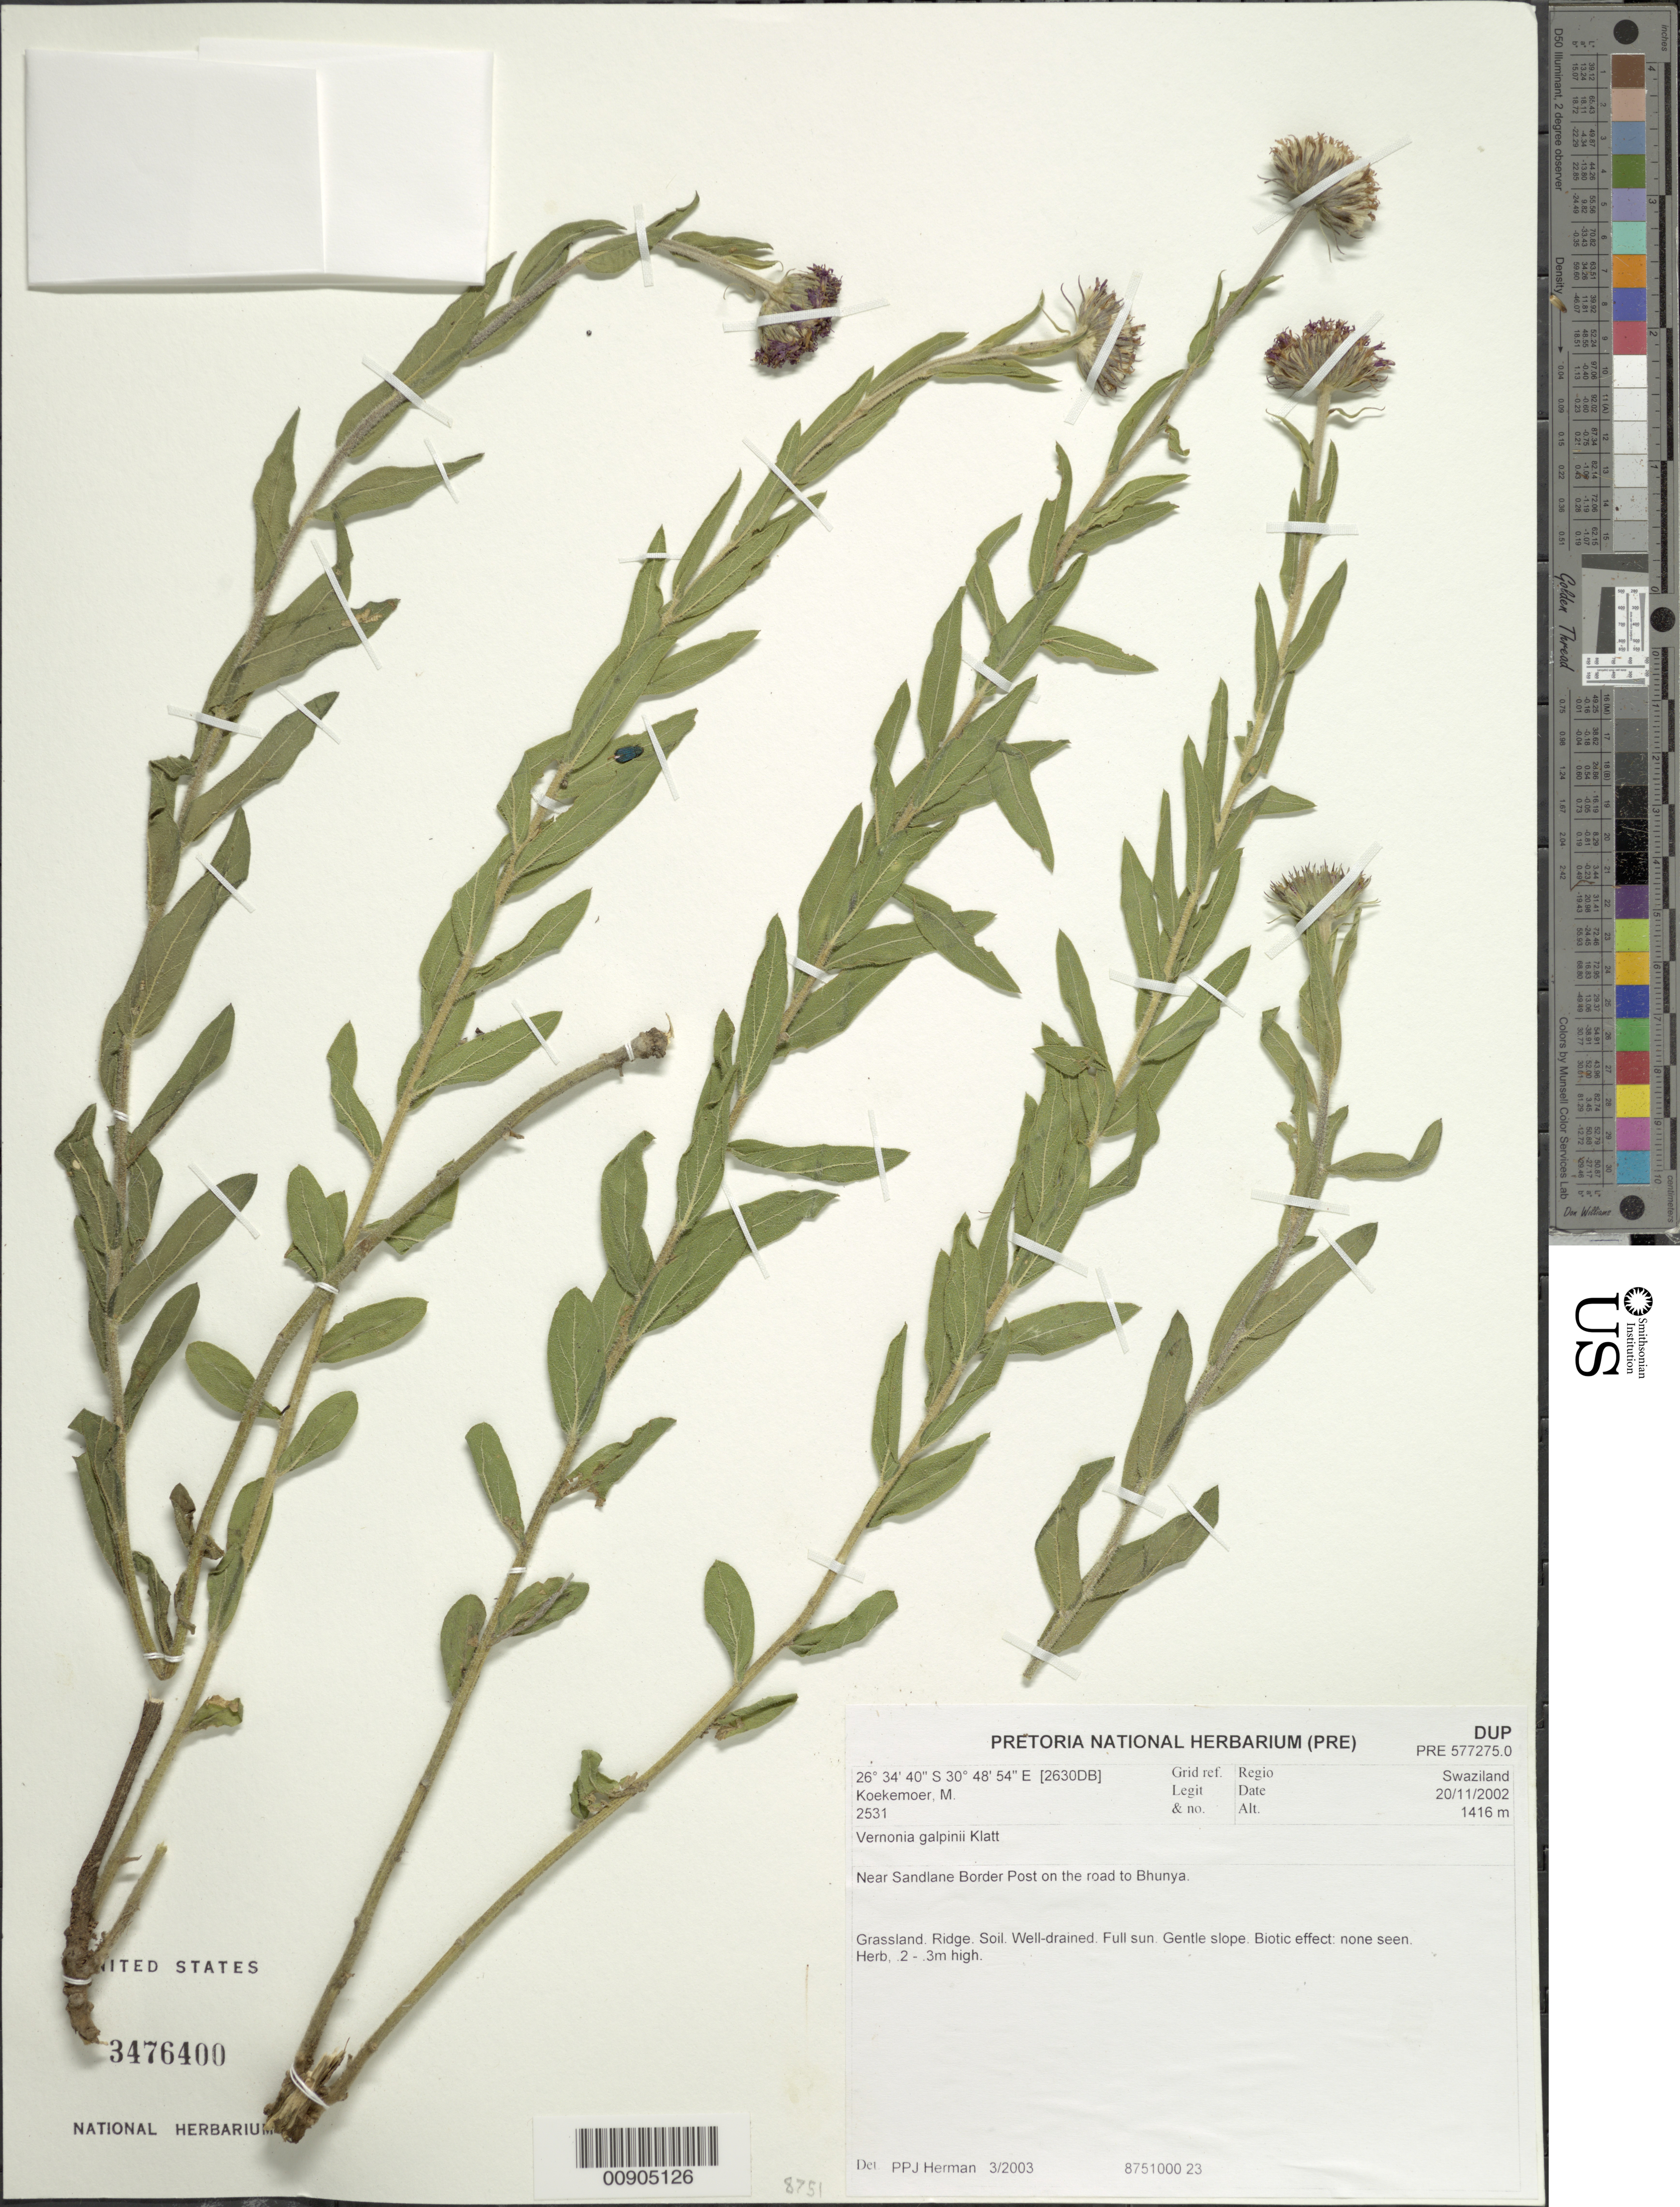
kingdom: Plantae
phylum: Tracheophyta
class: Magnoliopsida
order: Asterales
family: Asteraceae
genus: Hilliardiella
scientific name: Hilliardiella galpinii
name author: (Klatt) H. Rob.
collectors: M. Koekemoer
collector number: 2531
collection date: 2002-11-20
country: Eswatini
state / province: Manzini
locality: Sandlane Border Post, on road to Bhunya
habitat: Grassland, ridge, well-drained, full sun, gentle slope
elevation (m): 1416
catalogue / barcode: US 3476400